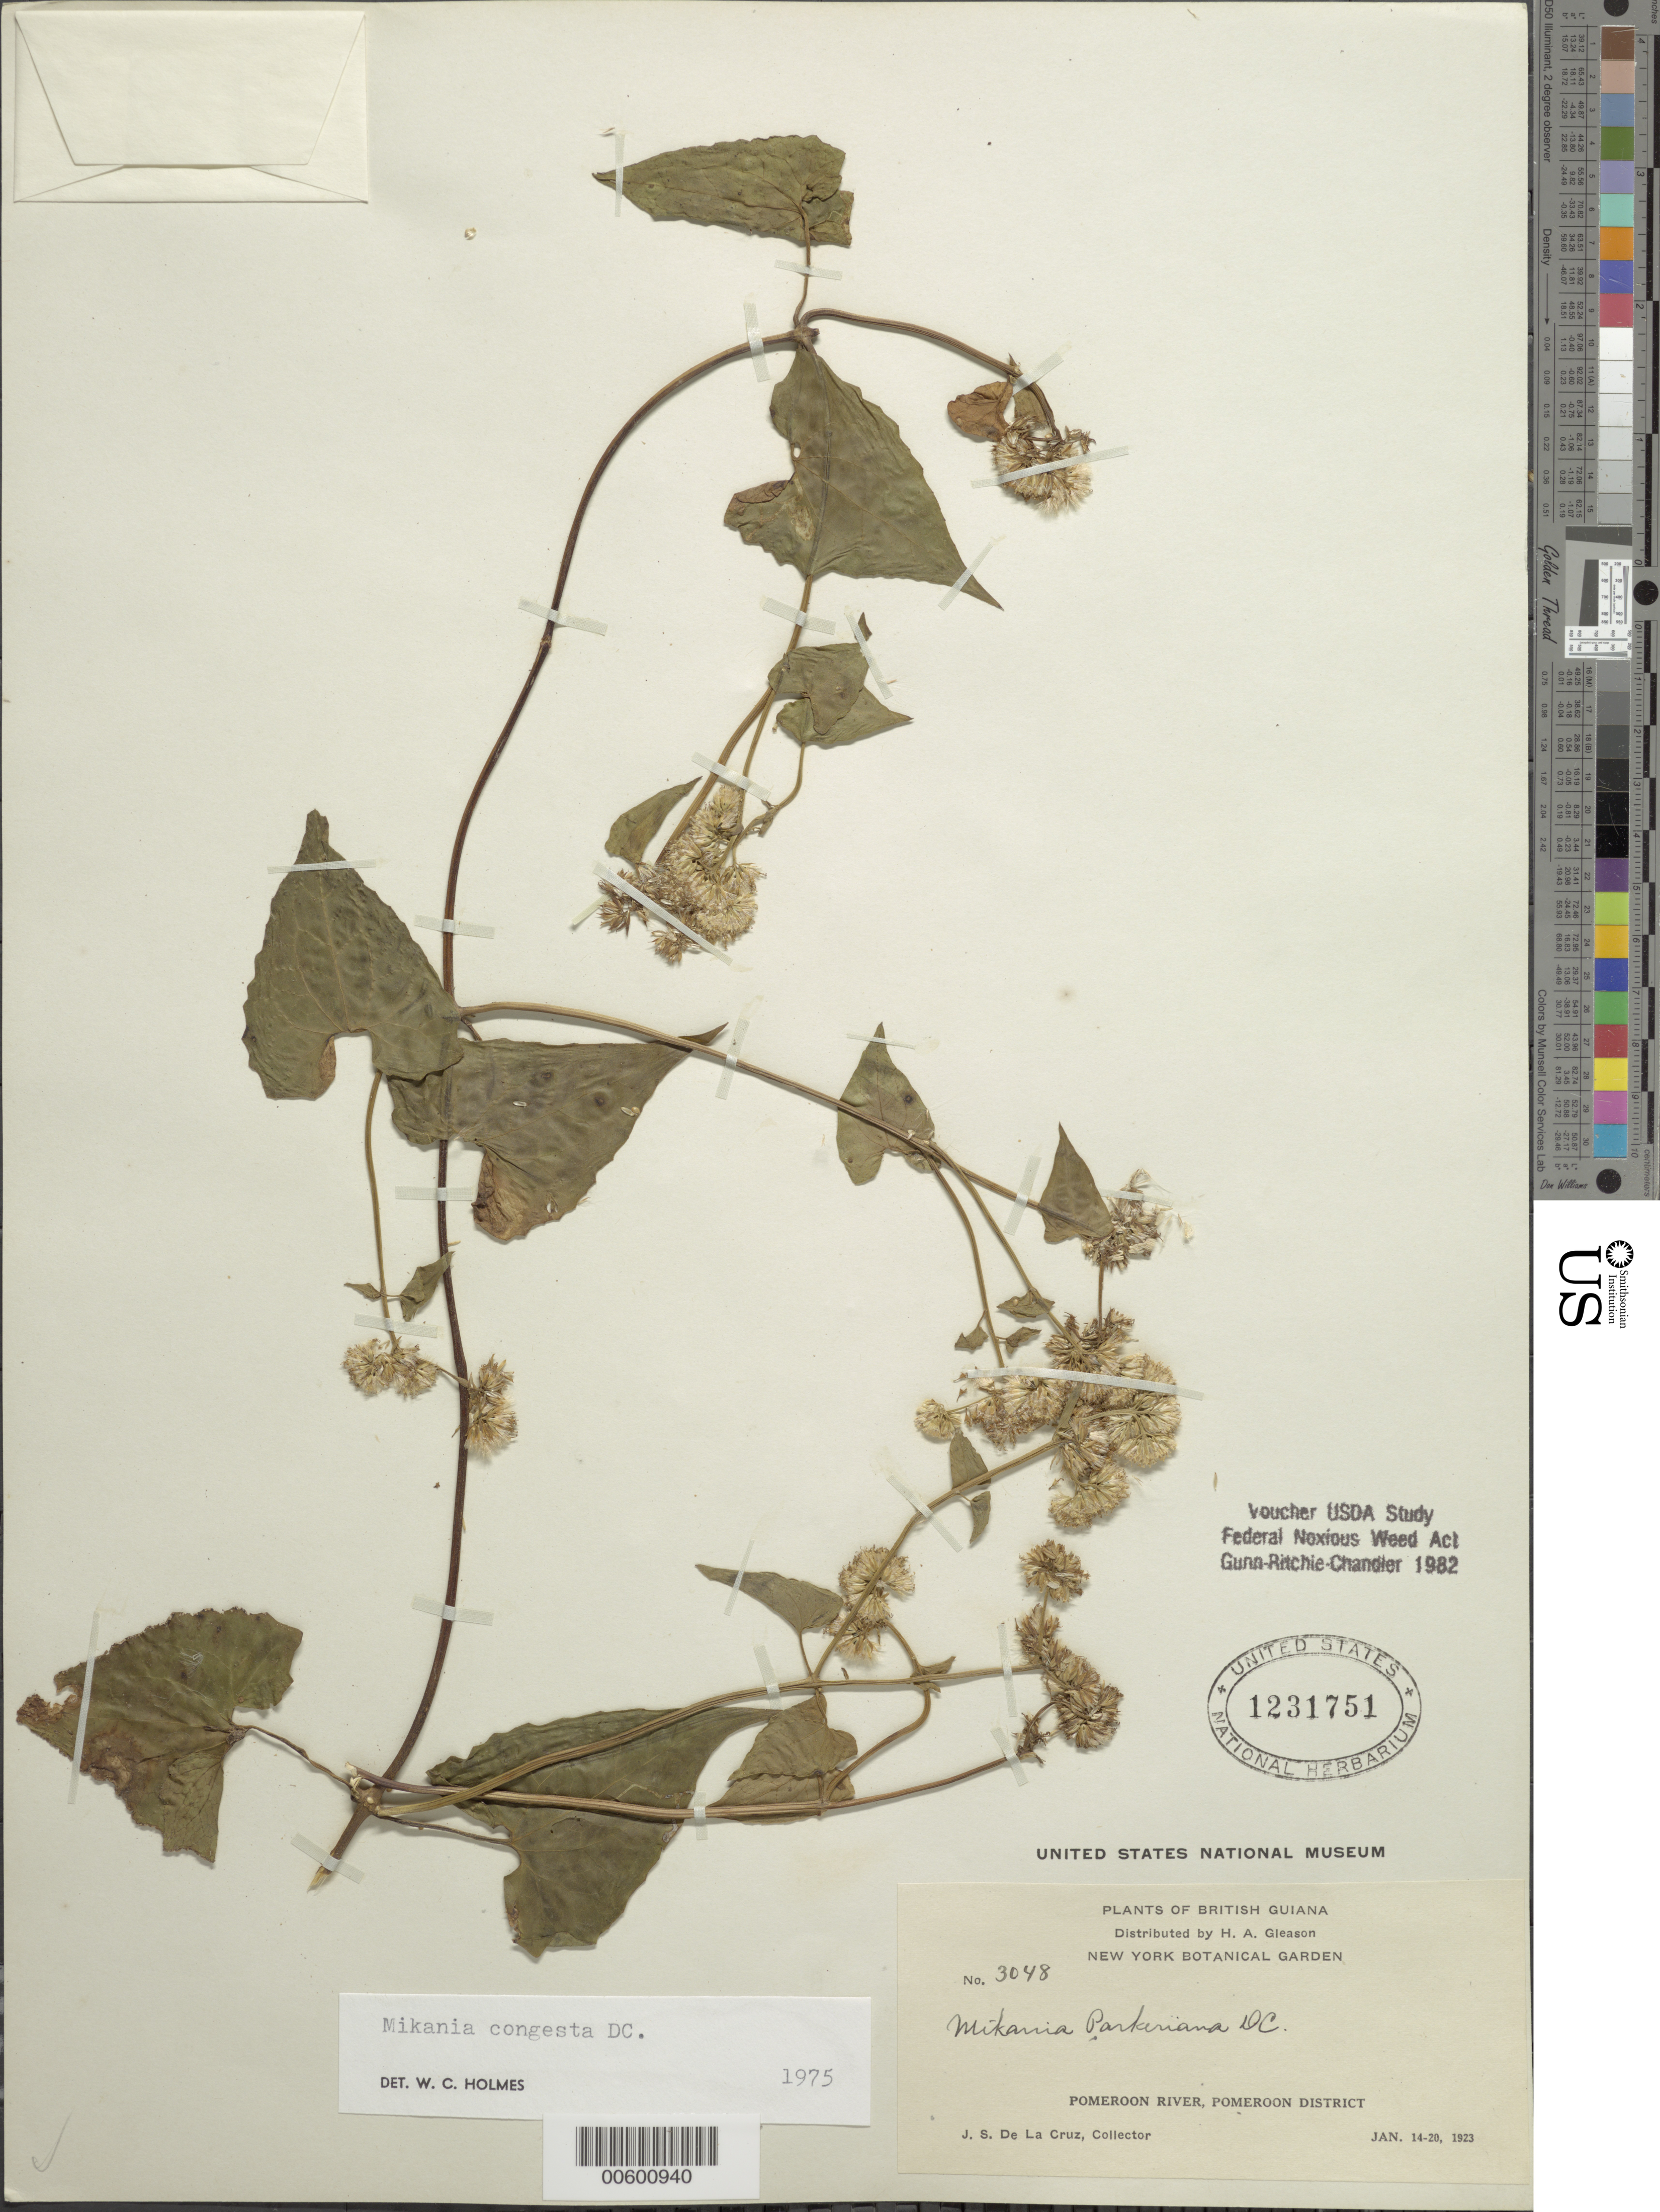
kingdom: Plantae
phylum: Tracheophyta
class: Magnoliopsida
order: Asterales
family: Asteraceae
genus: Mikania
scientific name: Mikania congesta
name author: DC.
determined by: Holmes, W. C.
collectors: J. S. de la Cruz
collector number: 3048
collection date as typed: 14-Jan-23 to 20-Jan-23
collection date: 1923-01-14/1923-01-20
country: Guyana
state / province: Pomeroon-Supenaam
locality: Pomeroon R.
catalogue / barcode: US 1231751